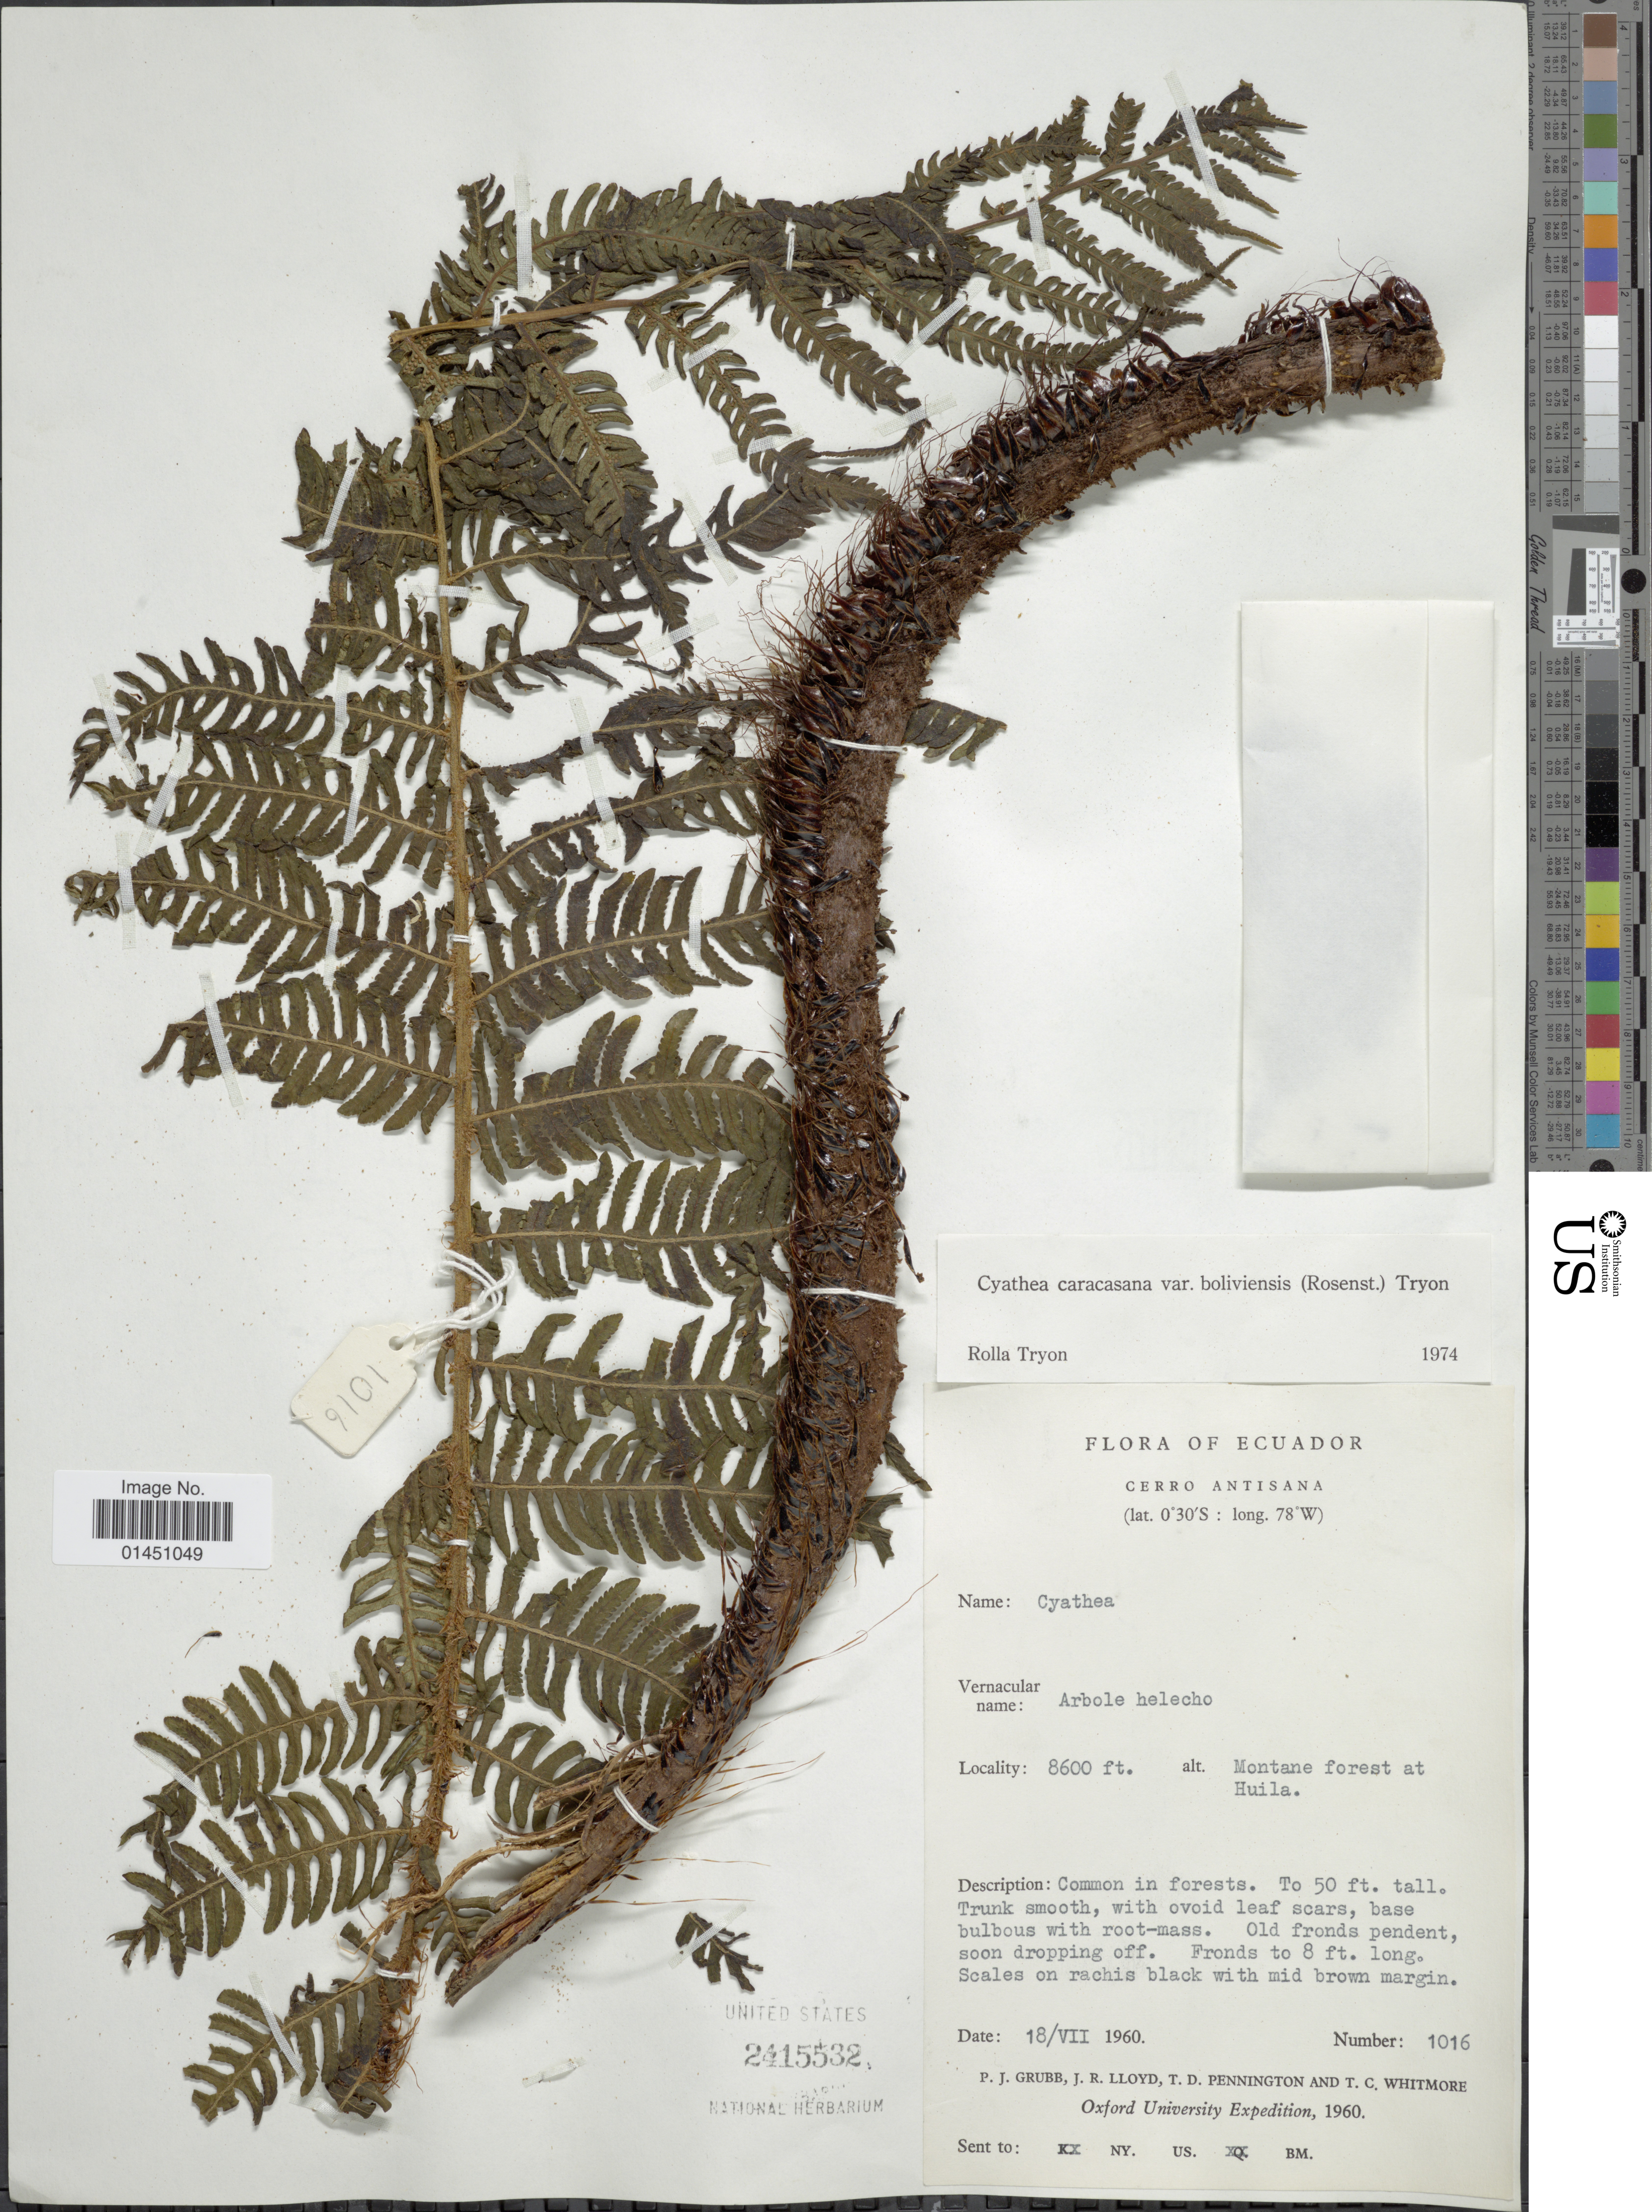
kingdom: Plantae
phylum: Tracheophyta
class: Polypodiopsida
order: Cyatheales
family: Cyatheaceae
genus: Cyathea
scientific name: Cyathea caracasana var. boliviensis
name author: (Rosenst.) R.M. Tryon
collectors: P. J. Grubb, J. R. Lloyd, T. D. Pennington & T. C. Whitmore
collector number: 1016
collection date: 1960-07-18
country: Ecuador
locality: Cerro Antisana, Montane forest at Huila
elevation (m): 2621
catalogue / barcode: US 2415532